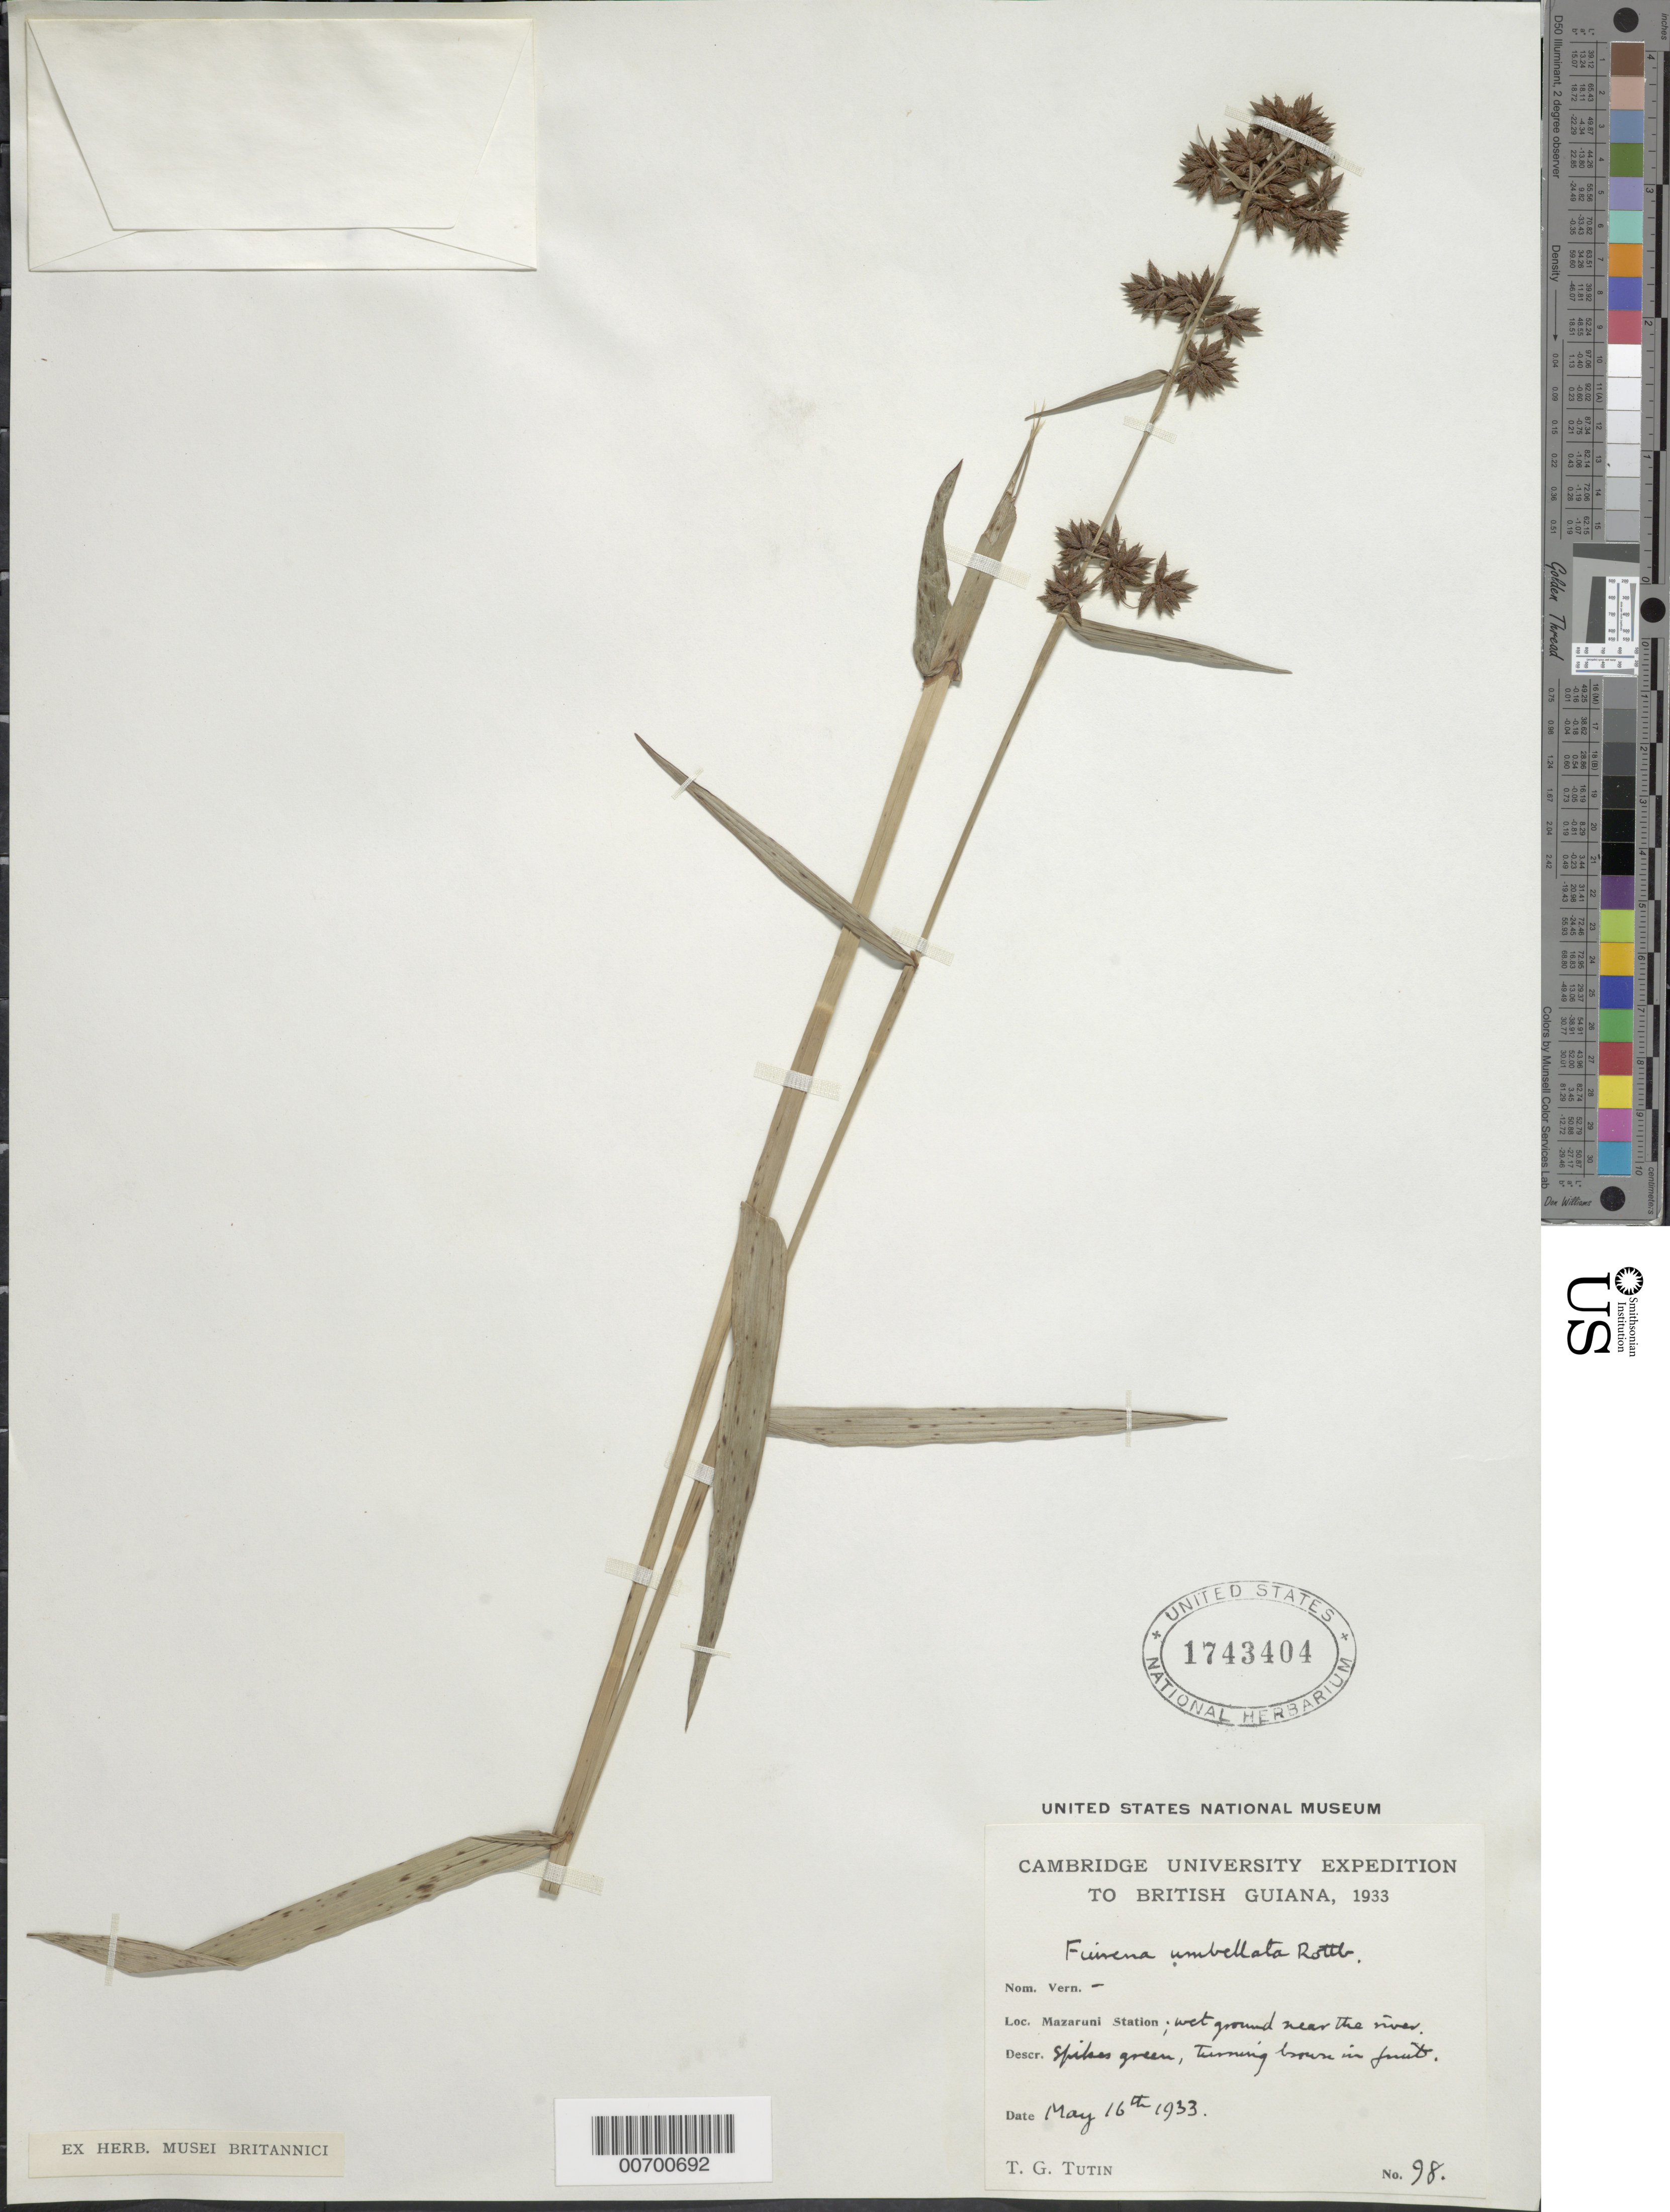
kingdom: Plantae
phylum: Tracheophyta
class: Liliopsida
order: Poales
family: Cyperaceae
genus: Fuirena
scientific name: Fuirena umbellata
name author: Rottb.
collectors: T. G. Tutin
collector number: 98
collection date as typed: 16-May-33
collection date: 1933-05-16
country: Guyana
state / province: Cuyuni-Mazaruni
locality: Mazaruni Station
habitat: Wet ground near the river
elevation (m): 30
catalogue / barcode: US 1743404